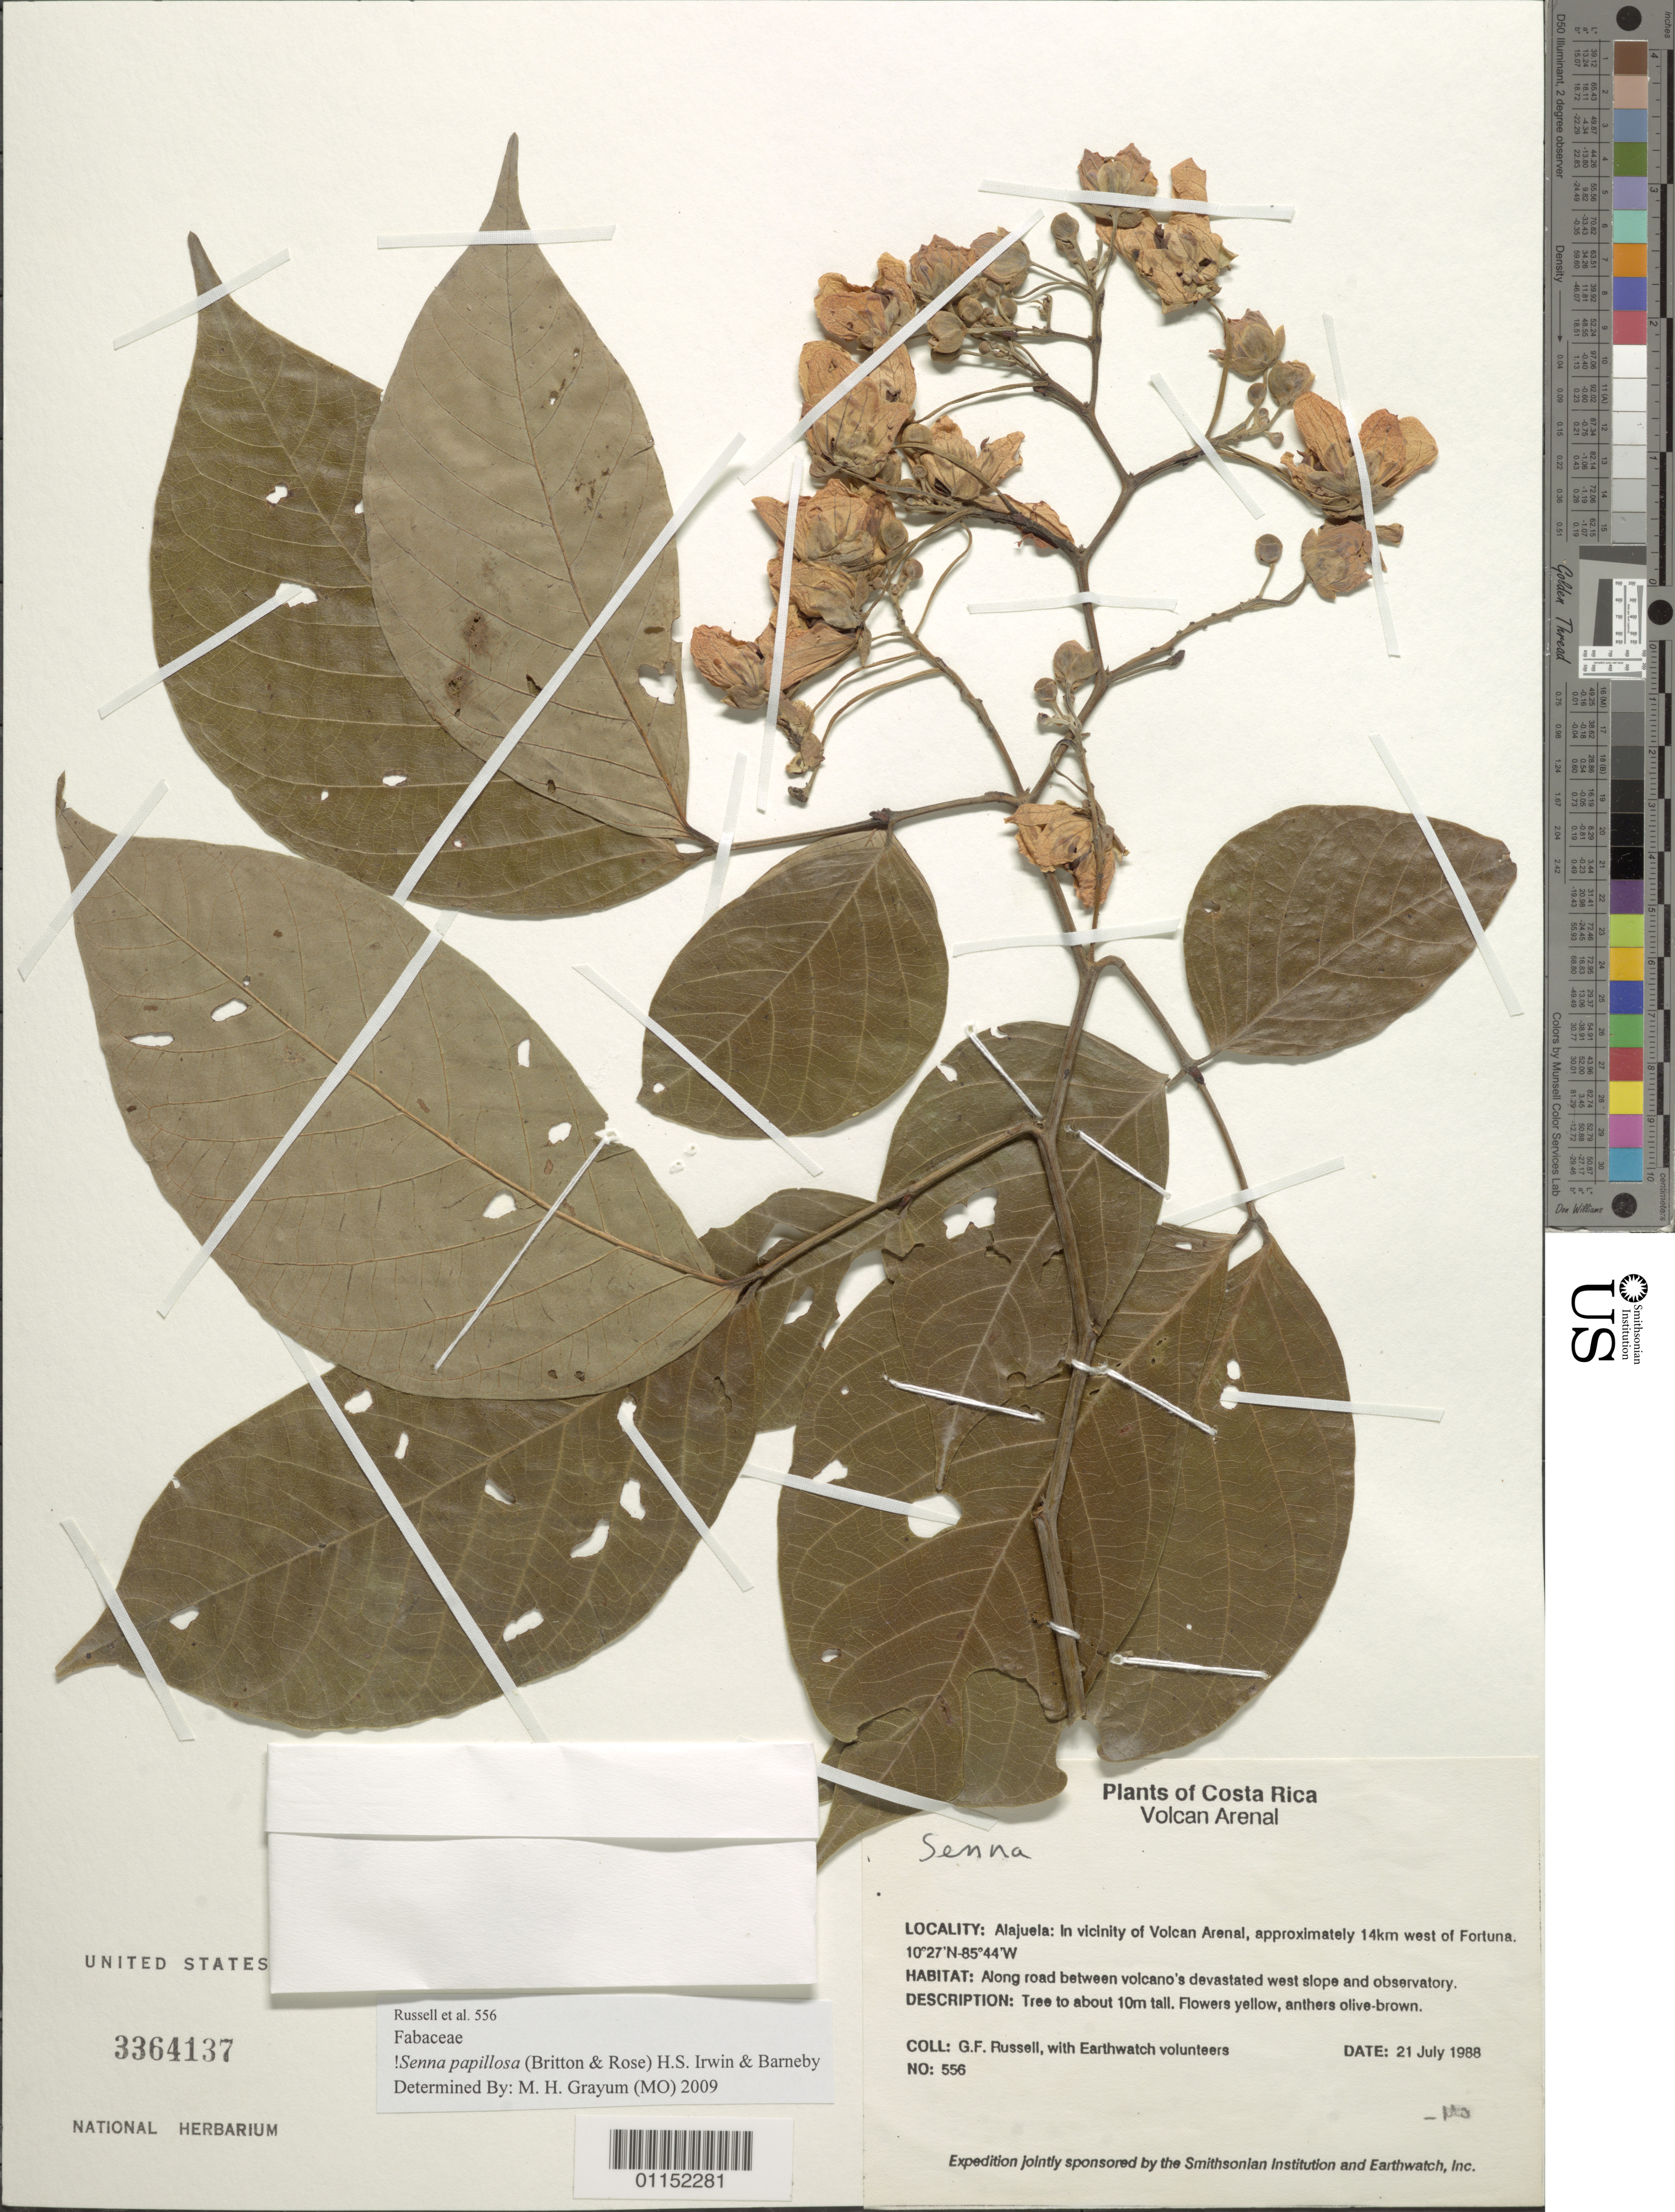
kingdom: Plantae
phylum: Tracheophyta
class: Magnoliopsida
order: Fabales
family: Fabaceae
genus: Senna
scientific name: Senna papillosa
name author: (Britton & Rose) H.S. Irwin & Barneby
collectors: G. Russell & Earthwatch Volunteers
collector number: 556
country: Costa Rica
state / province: Alajuela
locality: Volcan Arenal, W of Fortuna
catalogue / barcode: US 3364137